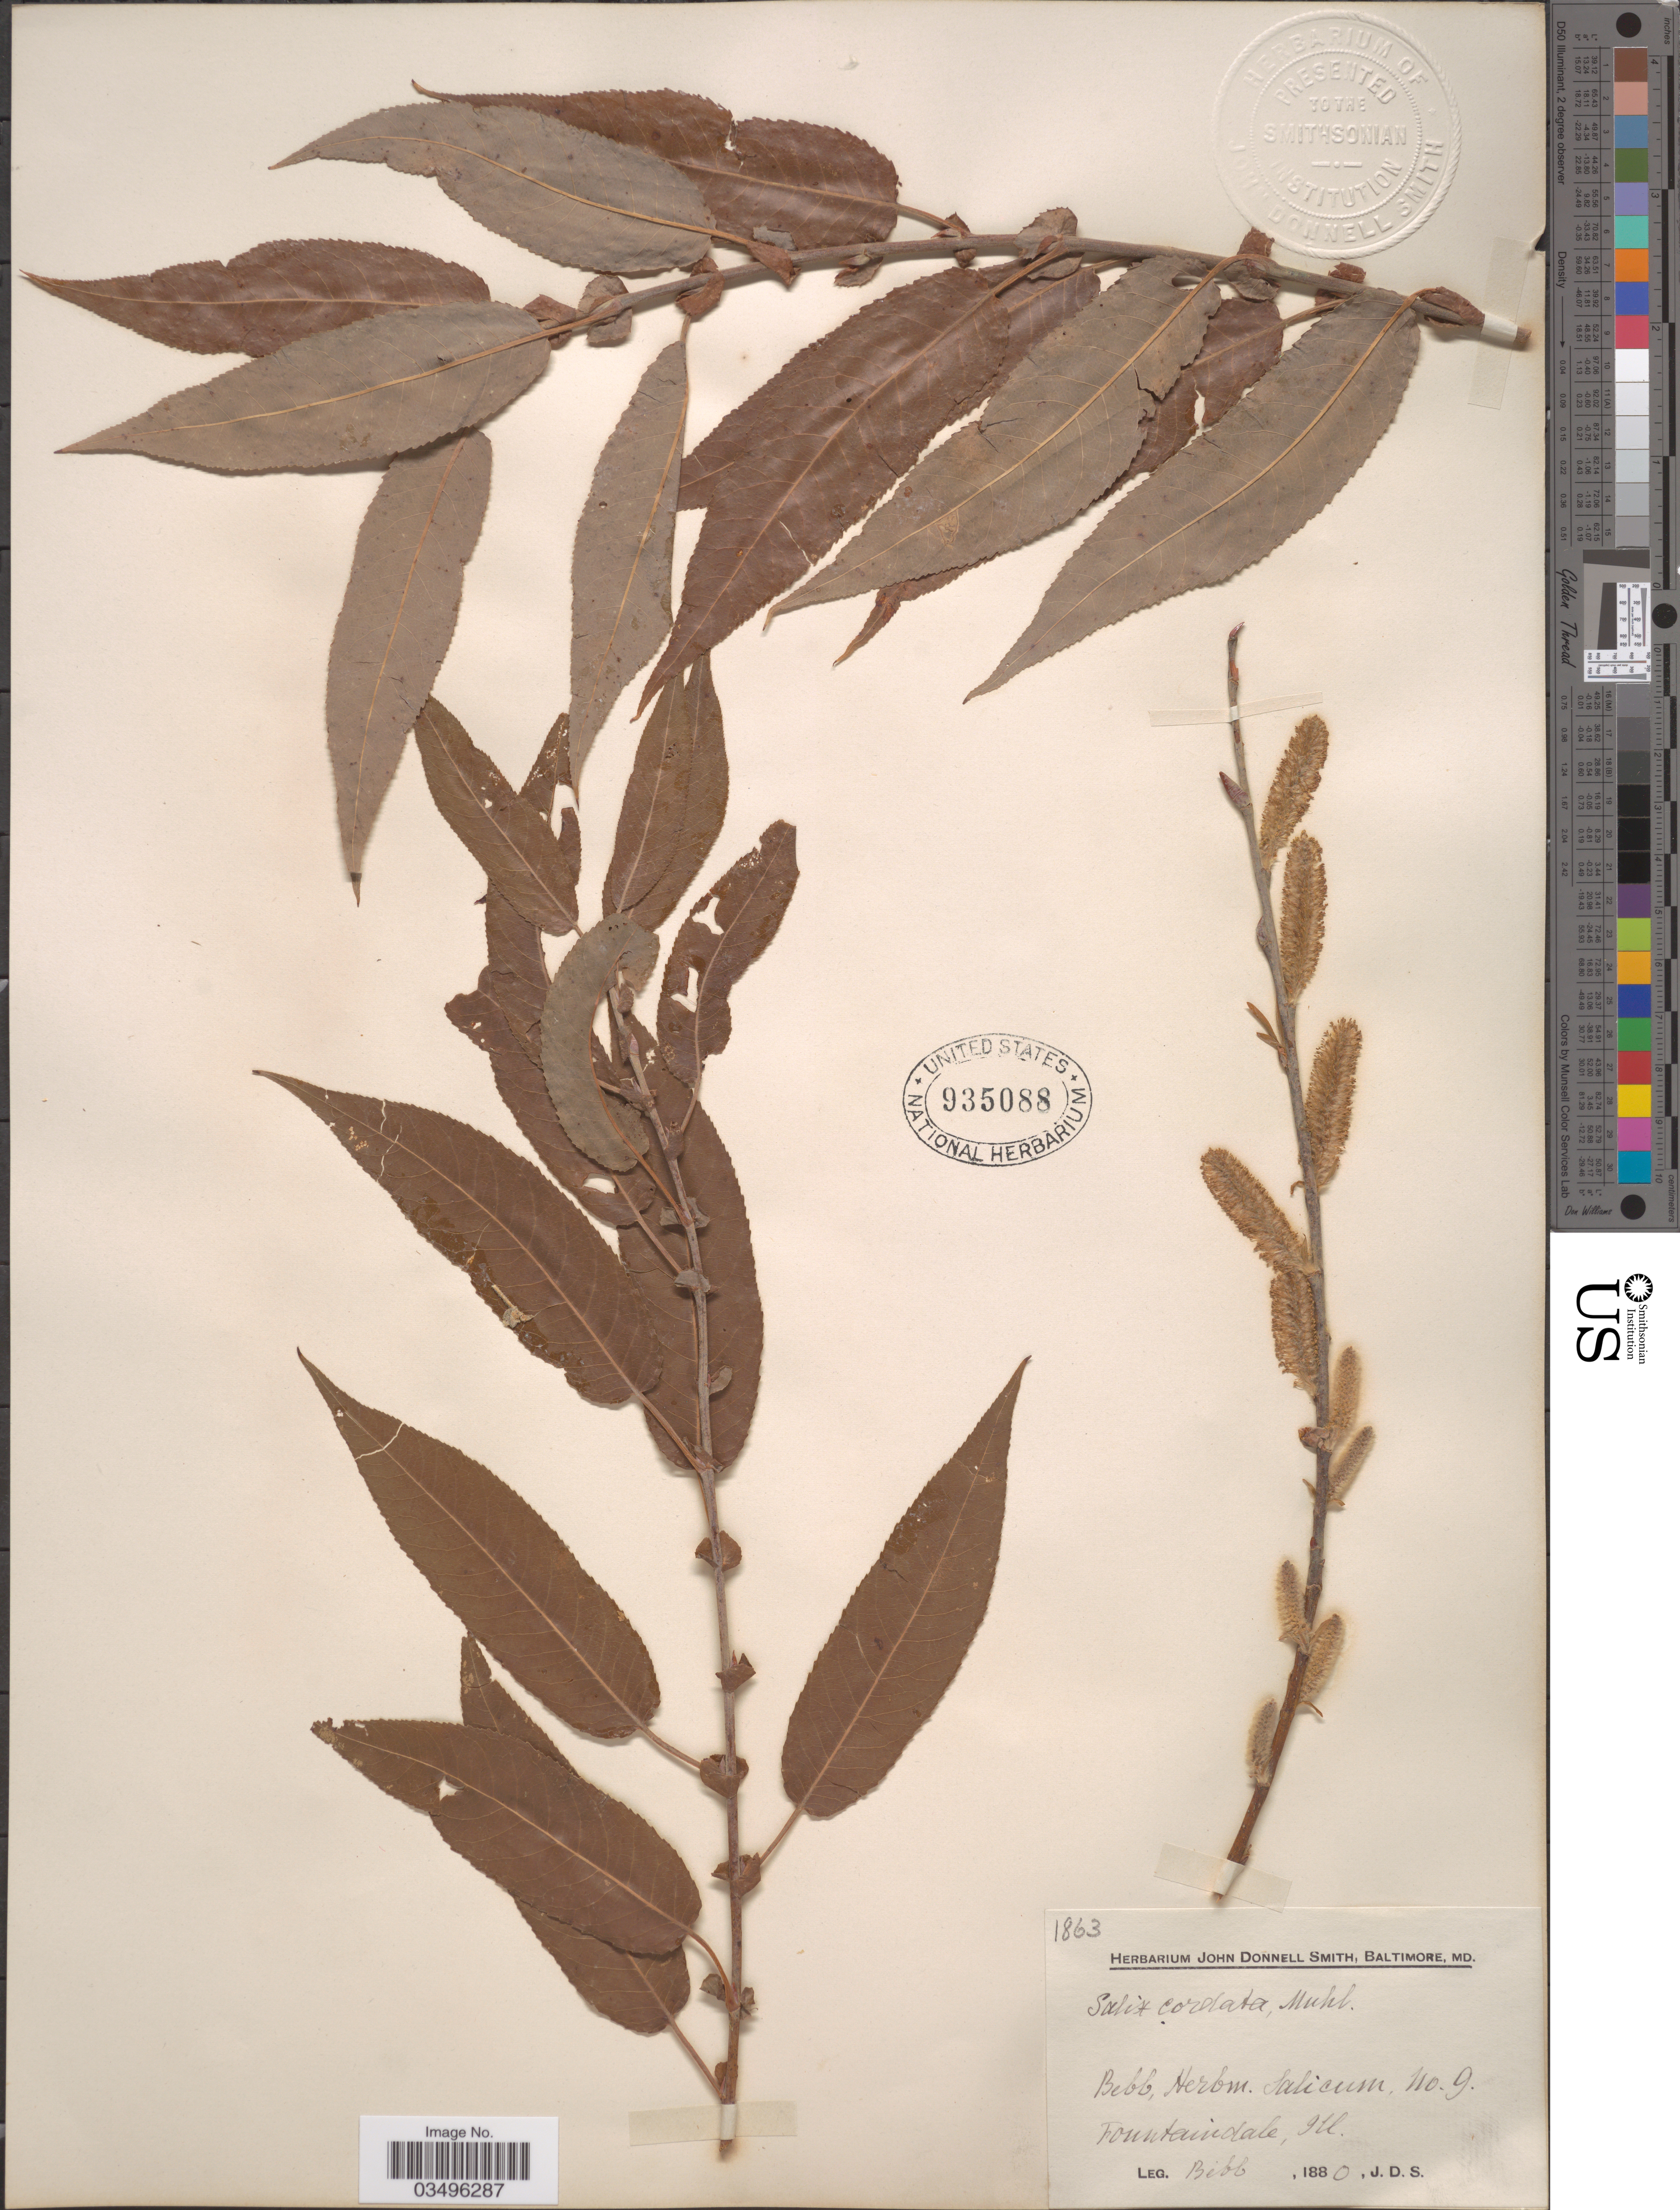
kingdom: Plantae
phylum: Tracheophyta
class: Magnoliopsida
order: Malpighiales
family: Salicaceae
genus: Salix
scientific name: Salix cordata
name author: Michx.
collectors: -. Bebb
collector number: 9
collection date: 1880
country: United States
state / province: Illinois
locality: Fountaindale.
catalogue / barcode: US 935088